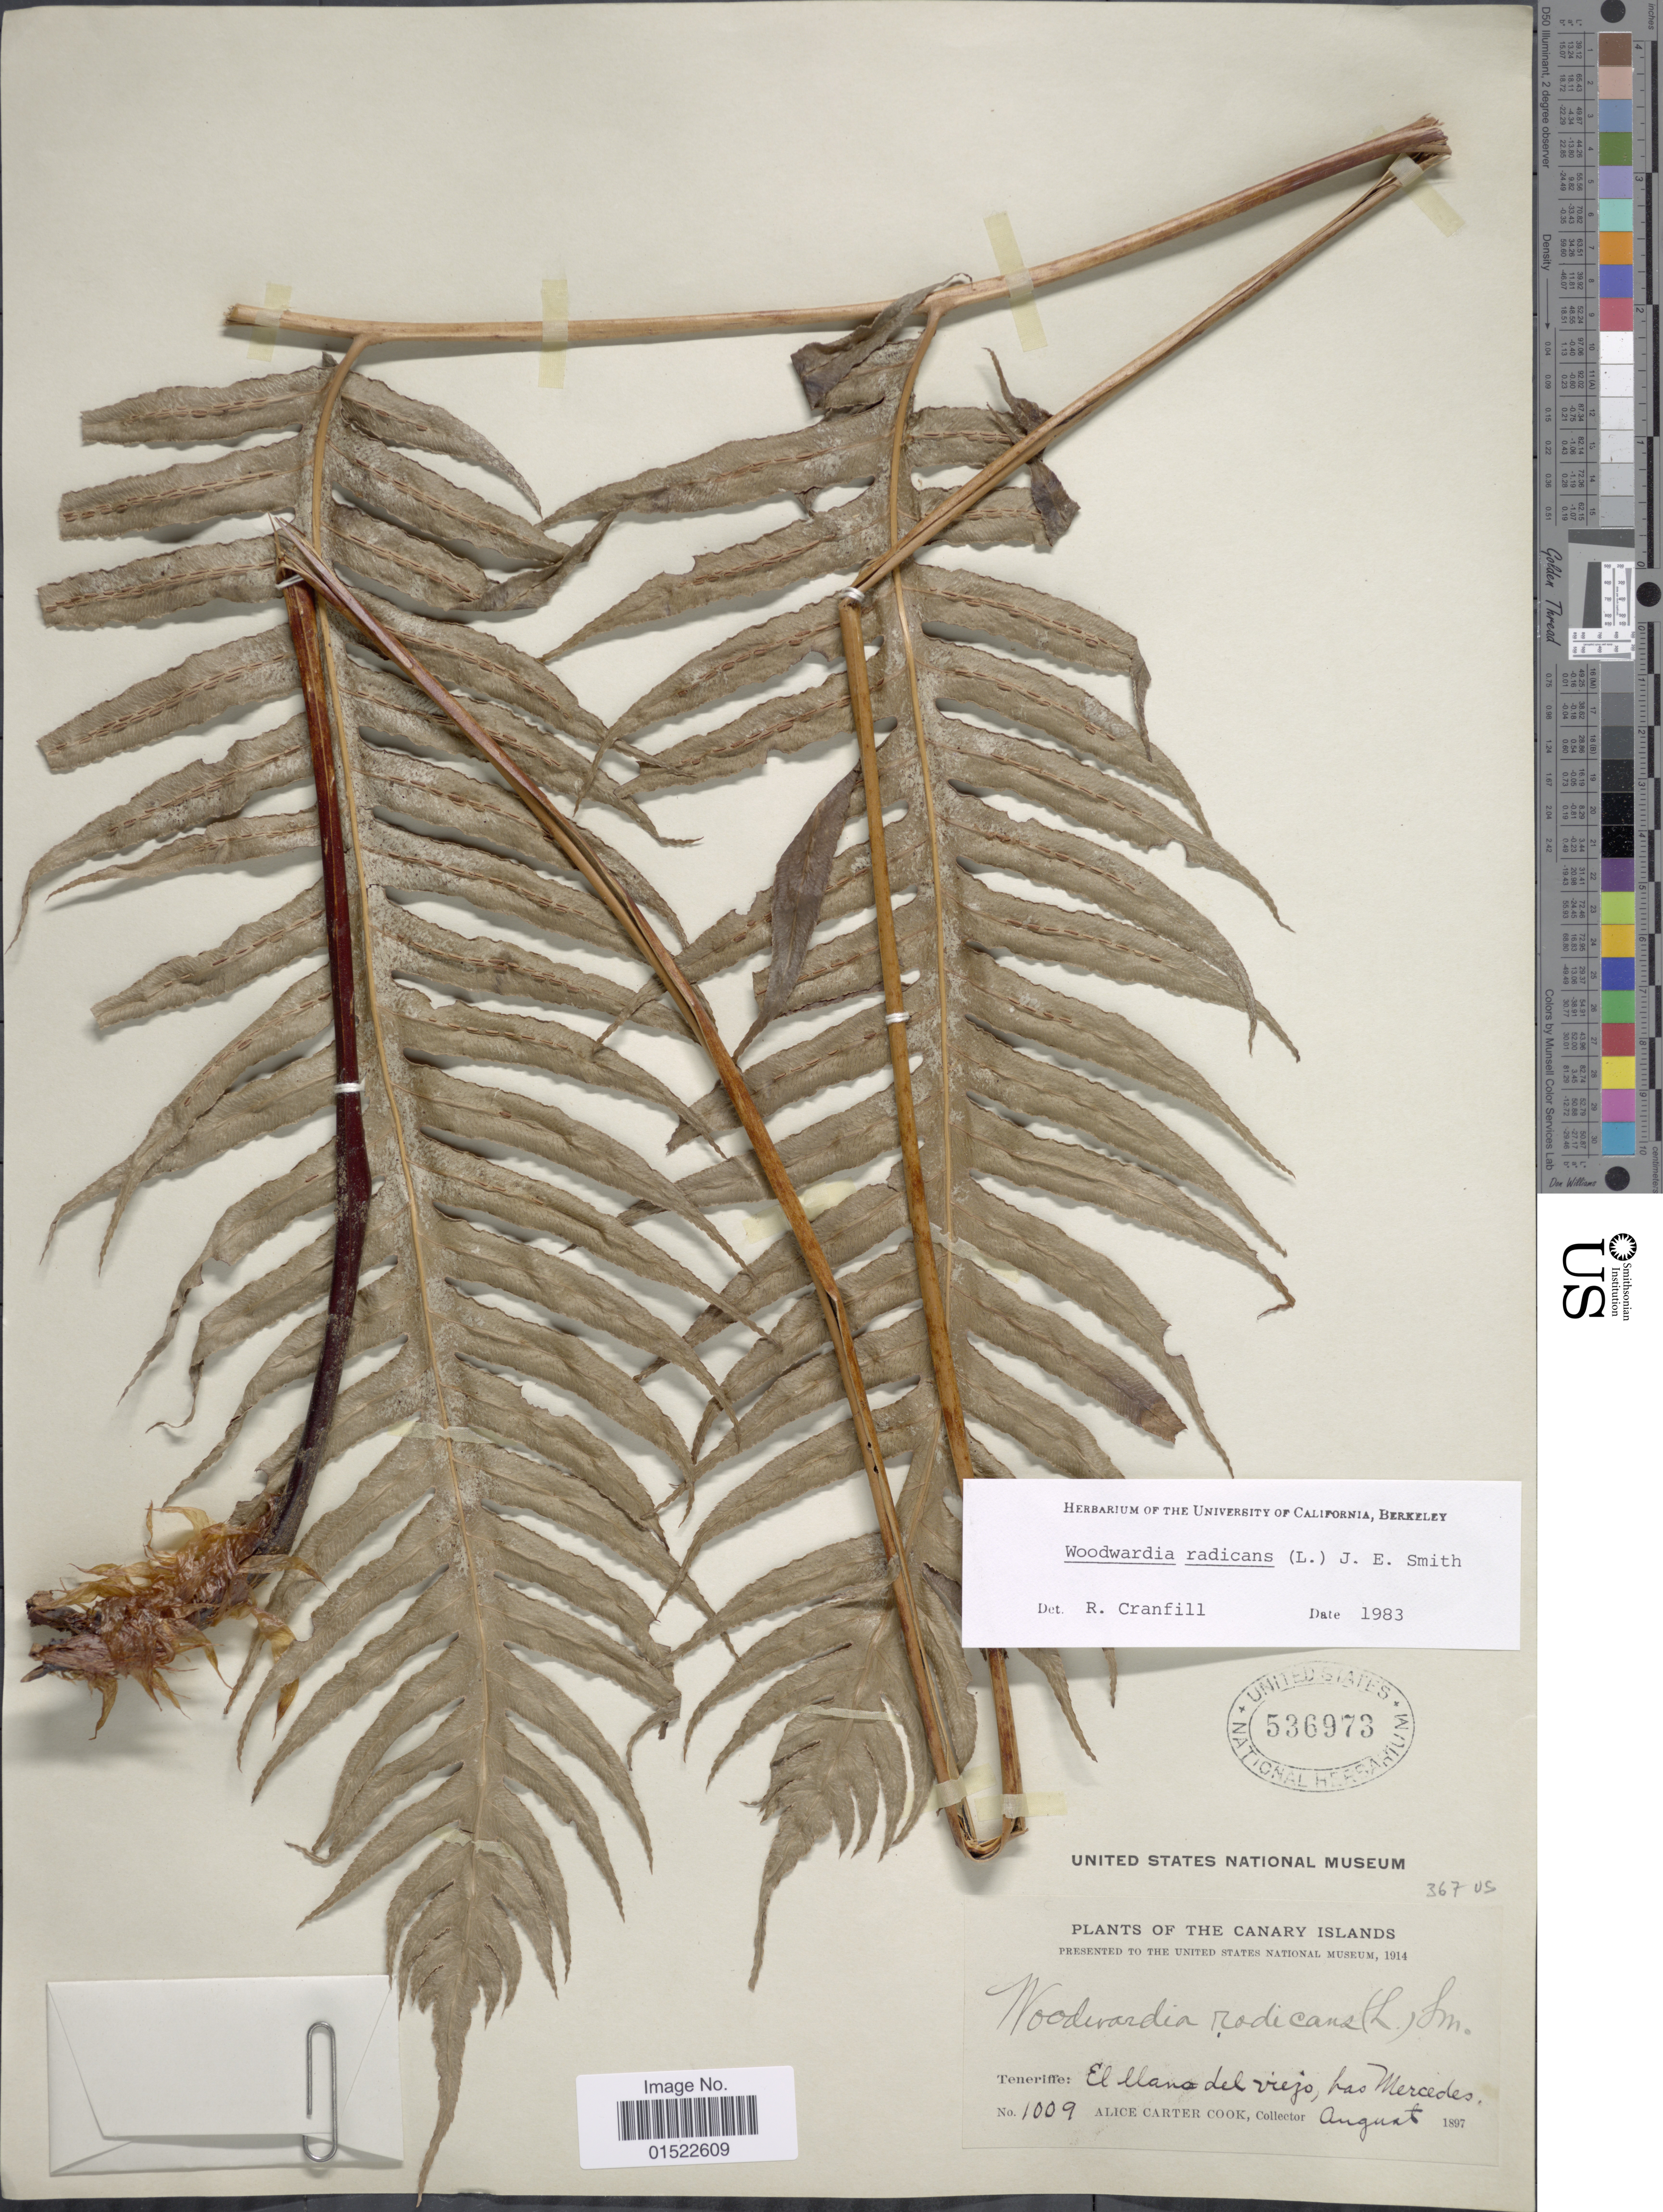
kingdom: Plantae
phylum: Tracheophyta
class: Polypodiopsida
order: Polypodiales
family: Blechnaceae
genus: Woodwardia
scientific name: Woodwardia radicans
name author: (L.) Sm.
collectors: Alice C. Cook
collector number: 1009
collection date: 1897-08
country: Spain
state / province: Canarias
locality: Teneriffe: El llano del viejo, Las Mercedes, The Canary Islands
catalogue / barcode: US 536973